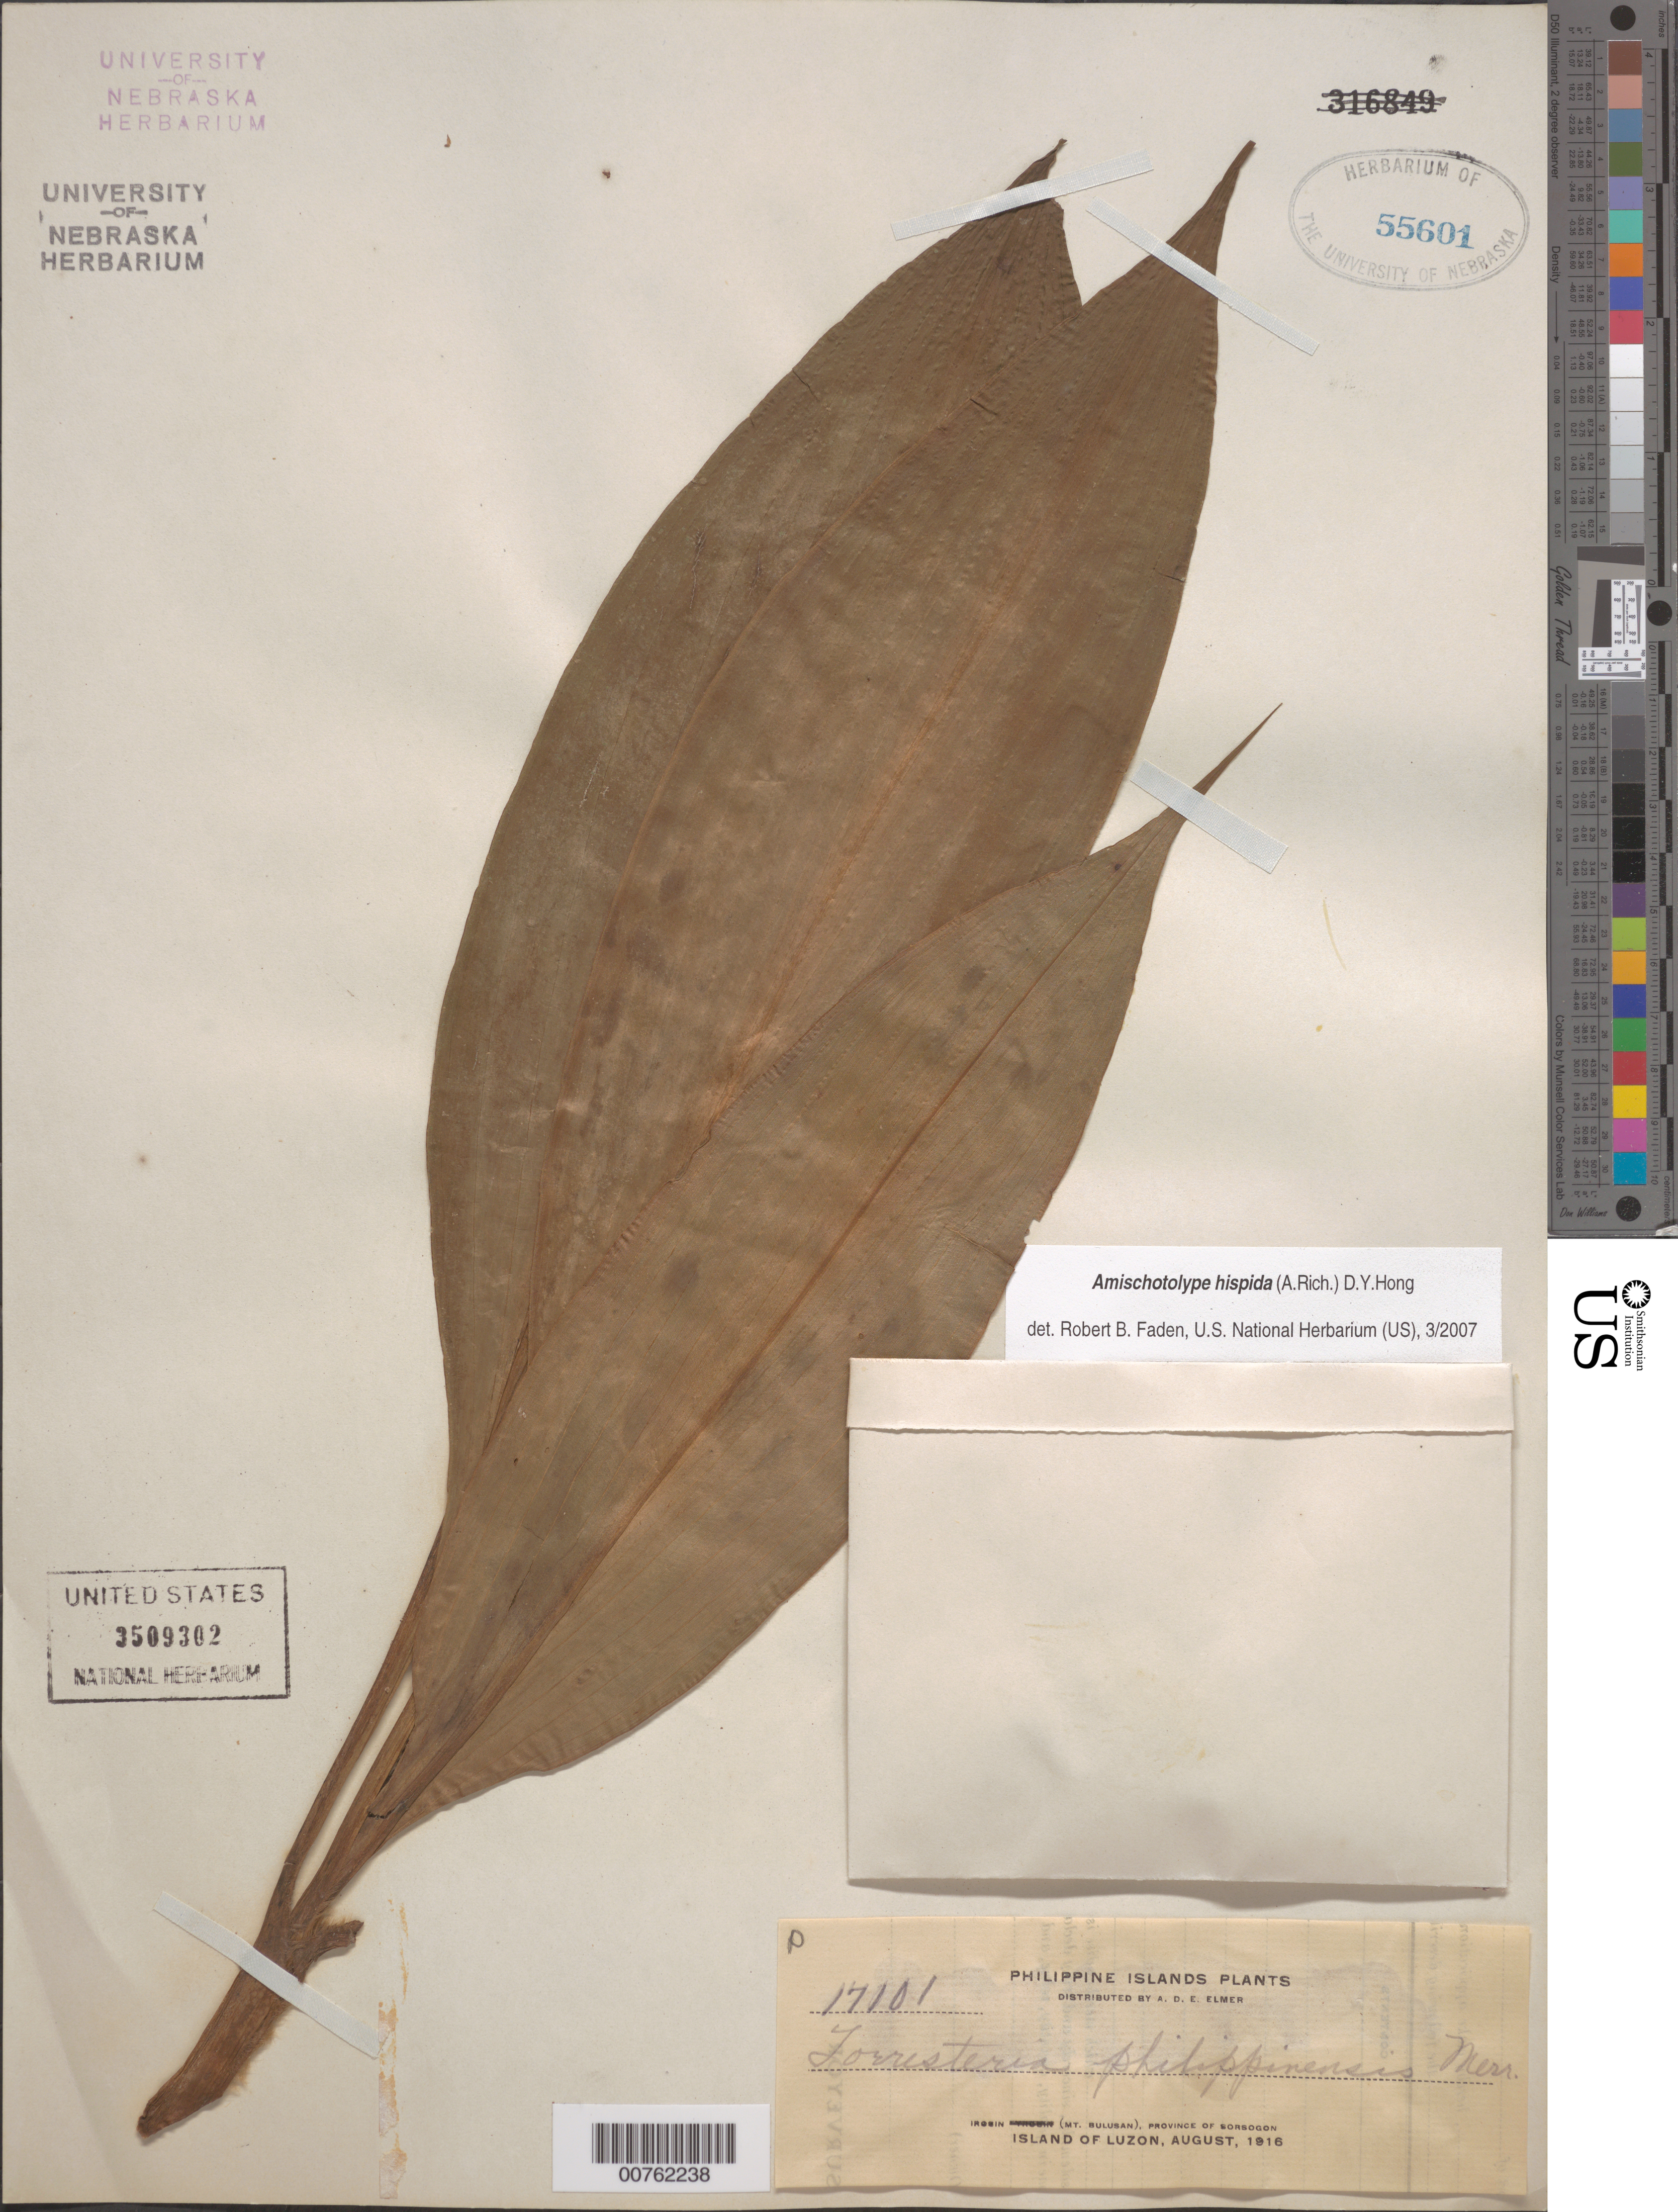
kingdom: Plantae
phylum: Tracheophyta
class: Liliopsida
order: Commelinales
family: Commelinaceae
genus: Amischotolype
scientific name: Amischotolype hispida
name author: (A. Rich.) D.Y. Hong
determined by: Faden, Robert B., (US), Smithsonian Institution - National Museum of Natural History (UNITED STATES)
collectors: S. Lect.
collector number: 17101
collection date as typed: Aug 1916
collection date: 1916-08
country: Philippines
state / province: Bicol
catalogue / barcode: US 3509302